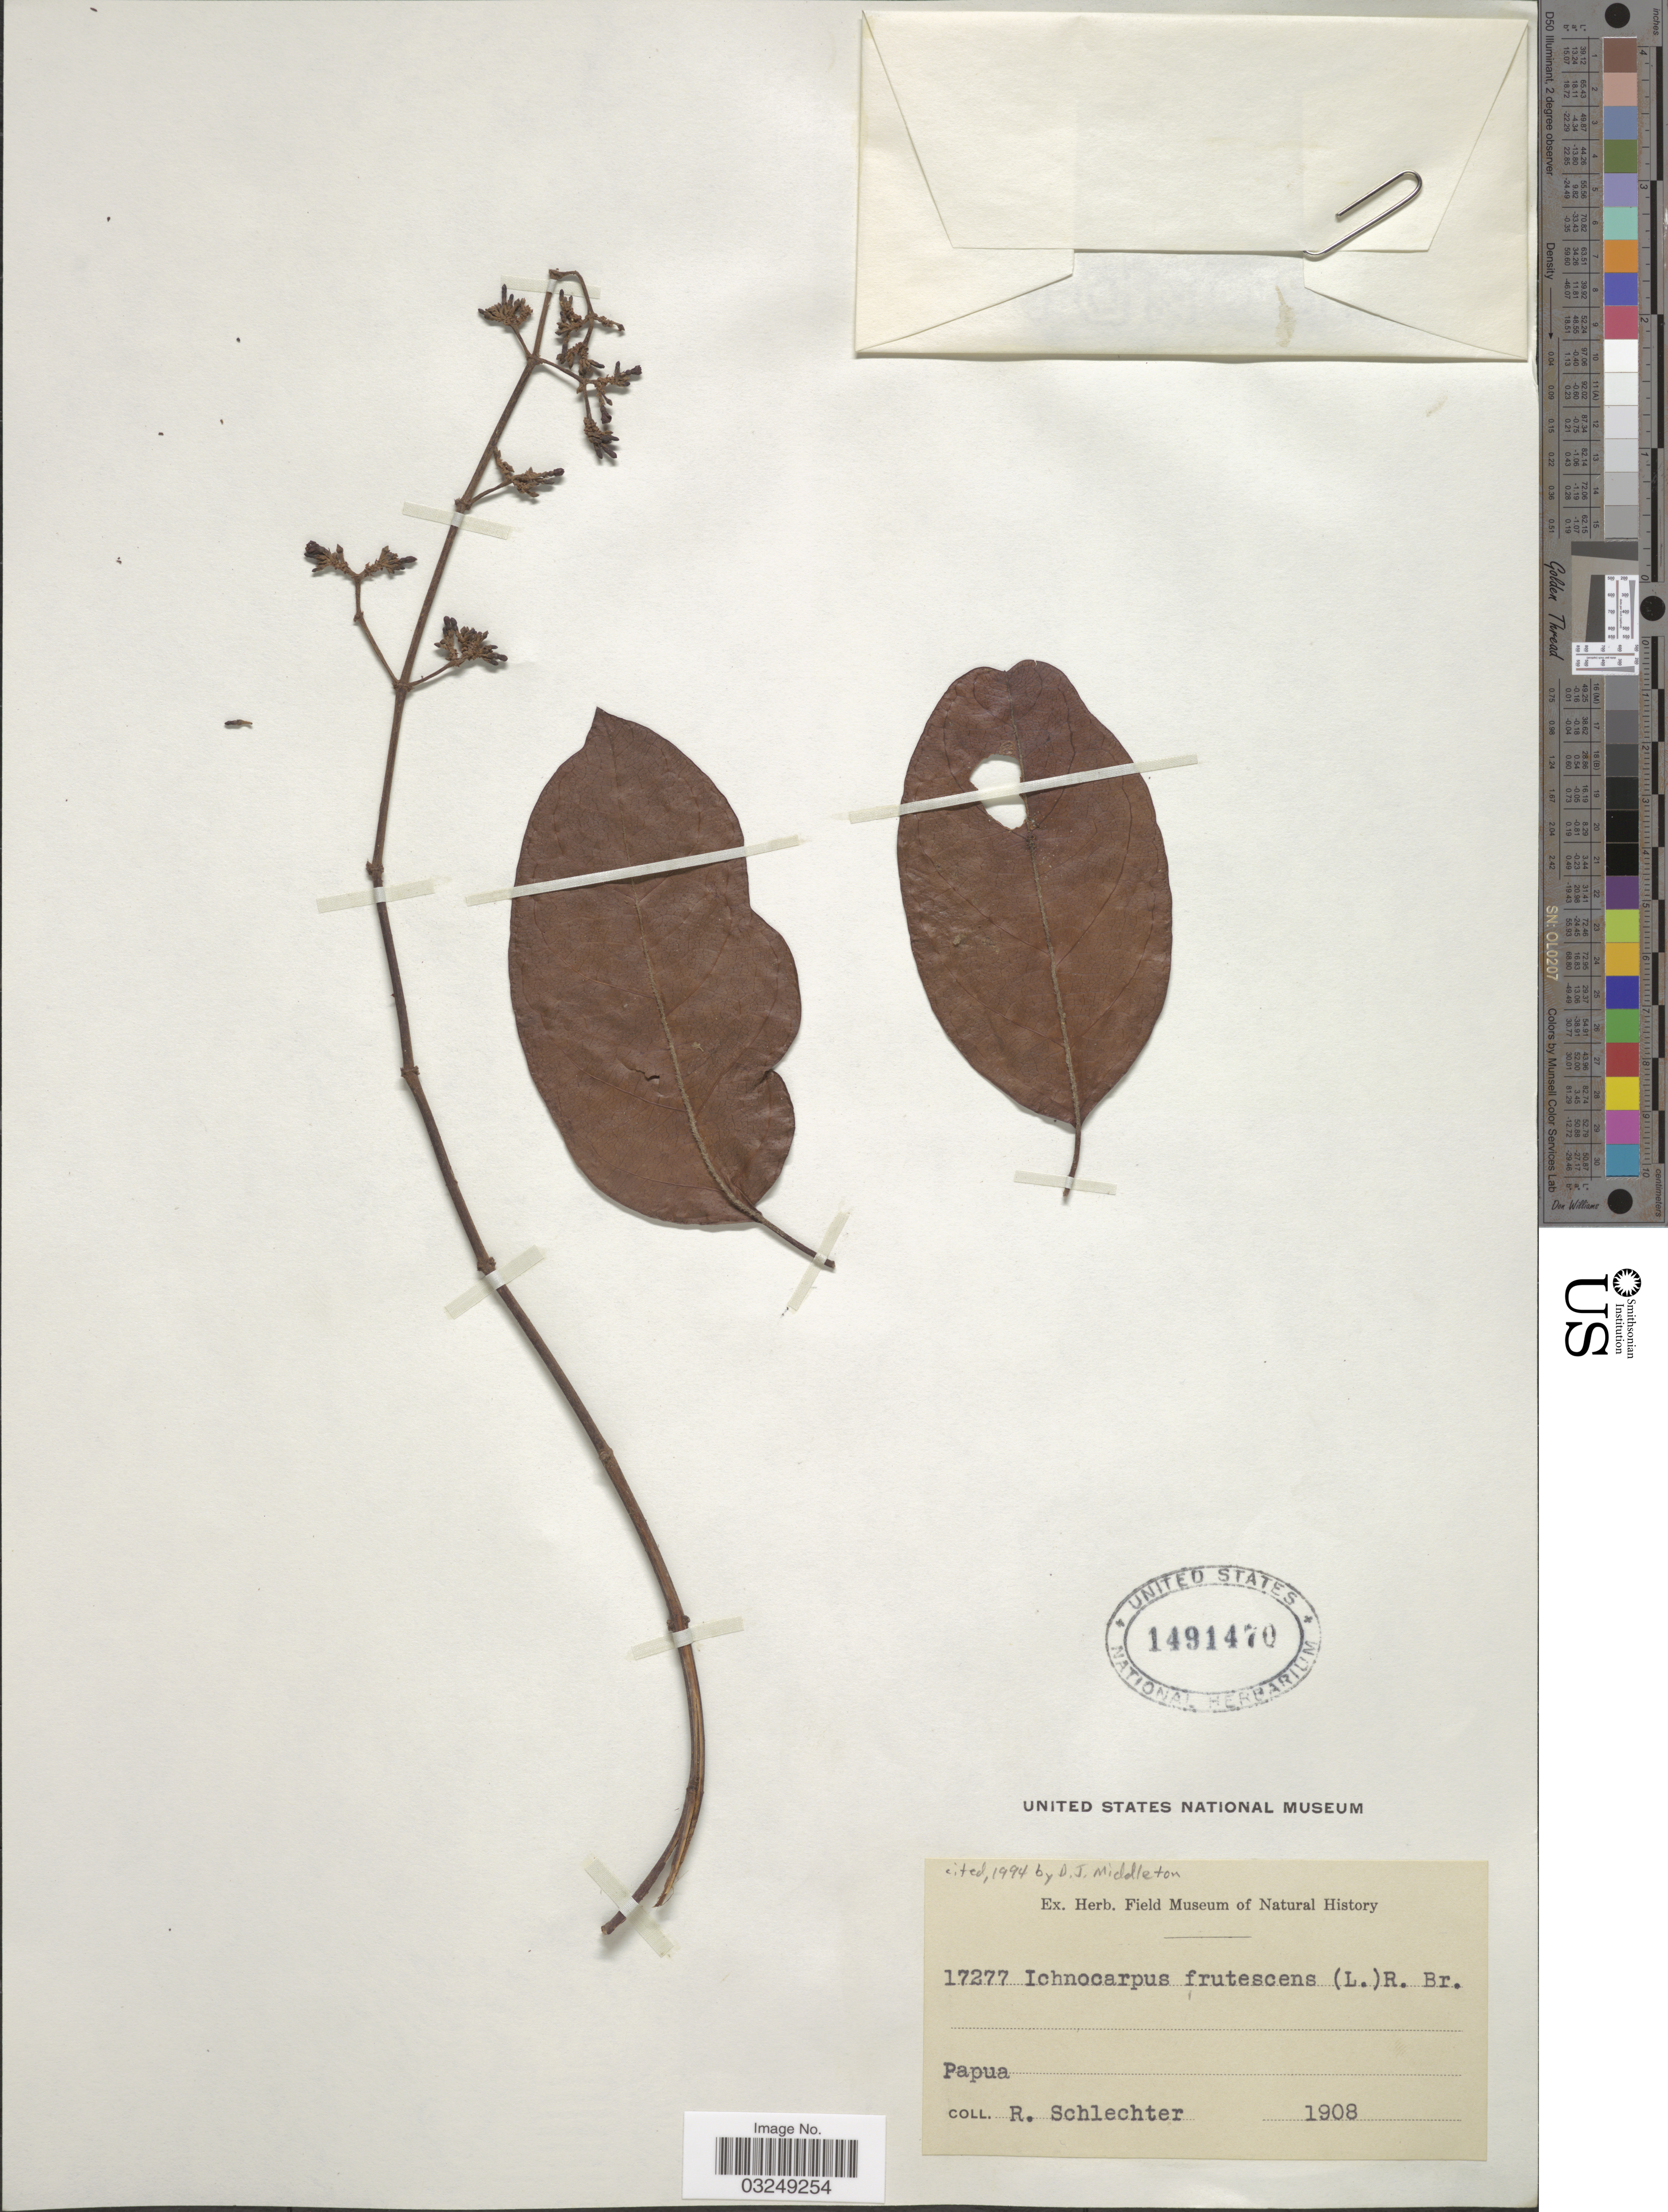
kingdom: Plantae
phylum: Tracheophyta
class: Magnoliopsida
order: Gentianales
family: Apocynaceae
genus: Ichnocarpus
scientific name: Ichnocarpus frutescens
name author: (L.) W.T. Aiton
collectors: F. R. R. Schlechter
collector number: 17277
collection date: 1908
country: Papua New Guinea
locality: Papua.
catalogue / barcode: US 1491470